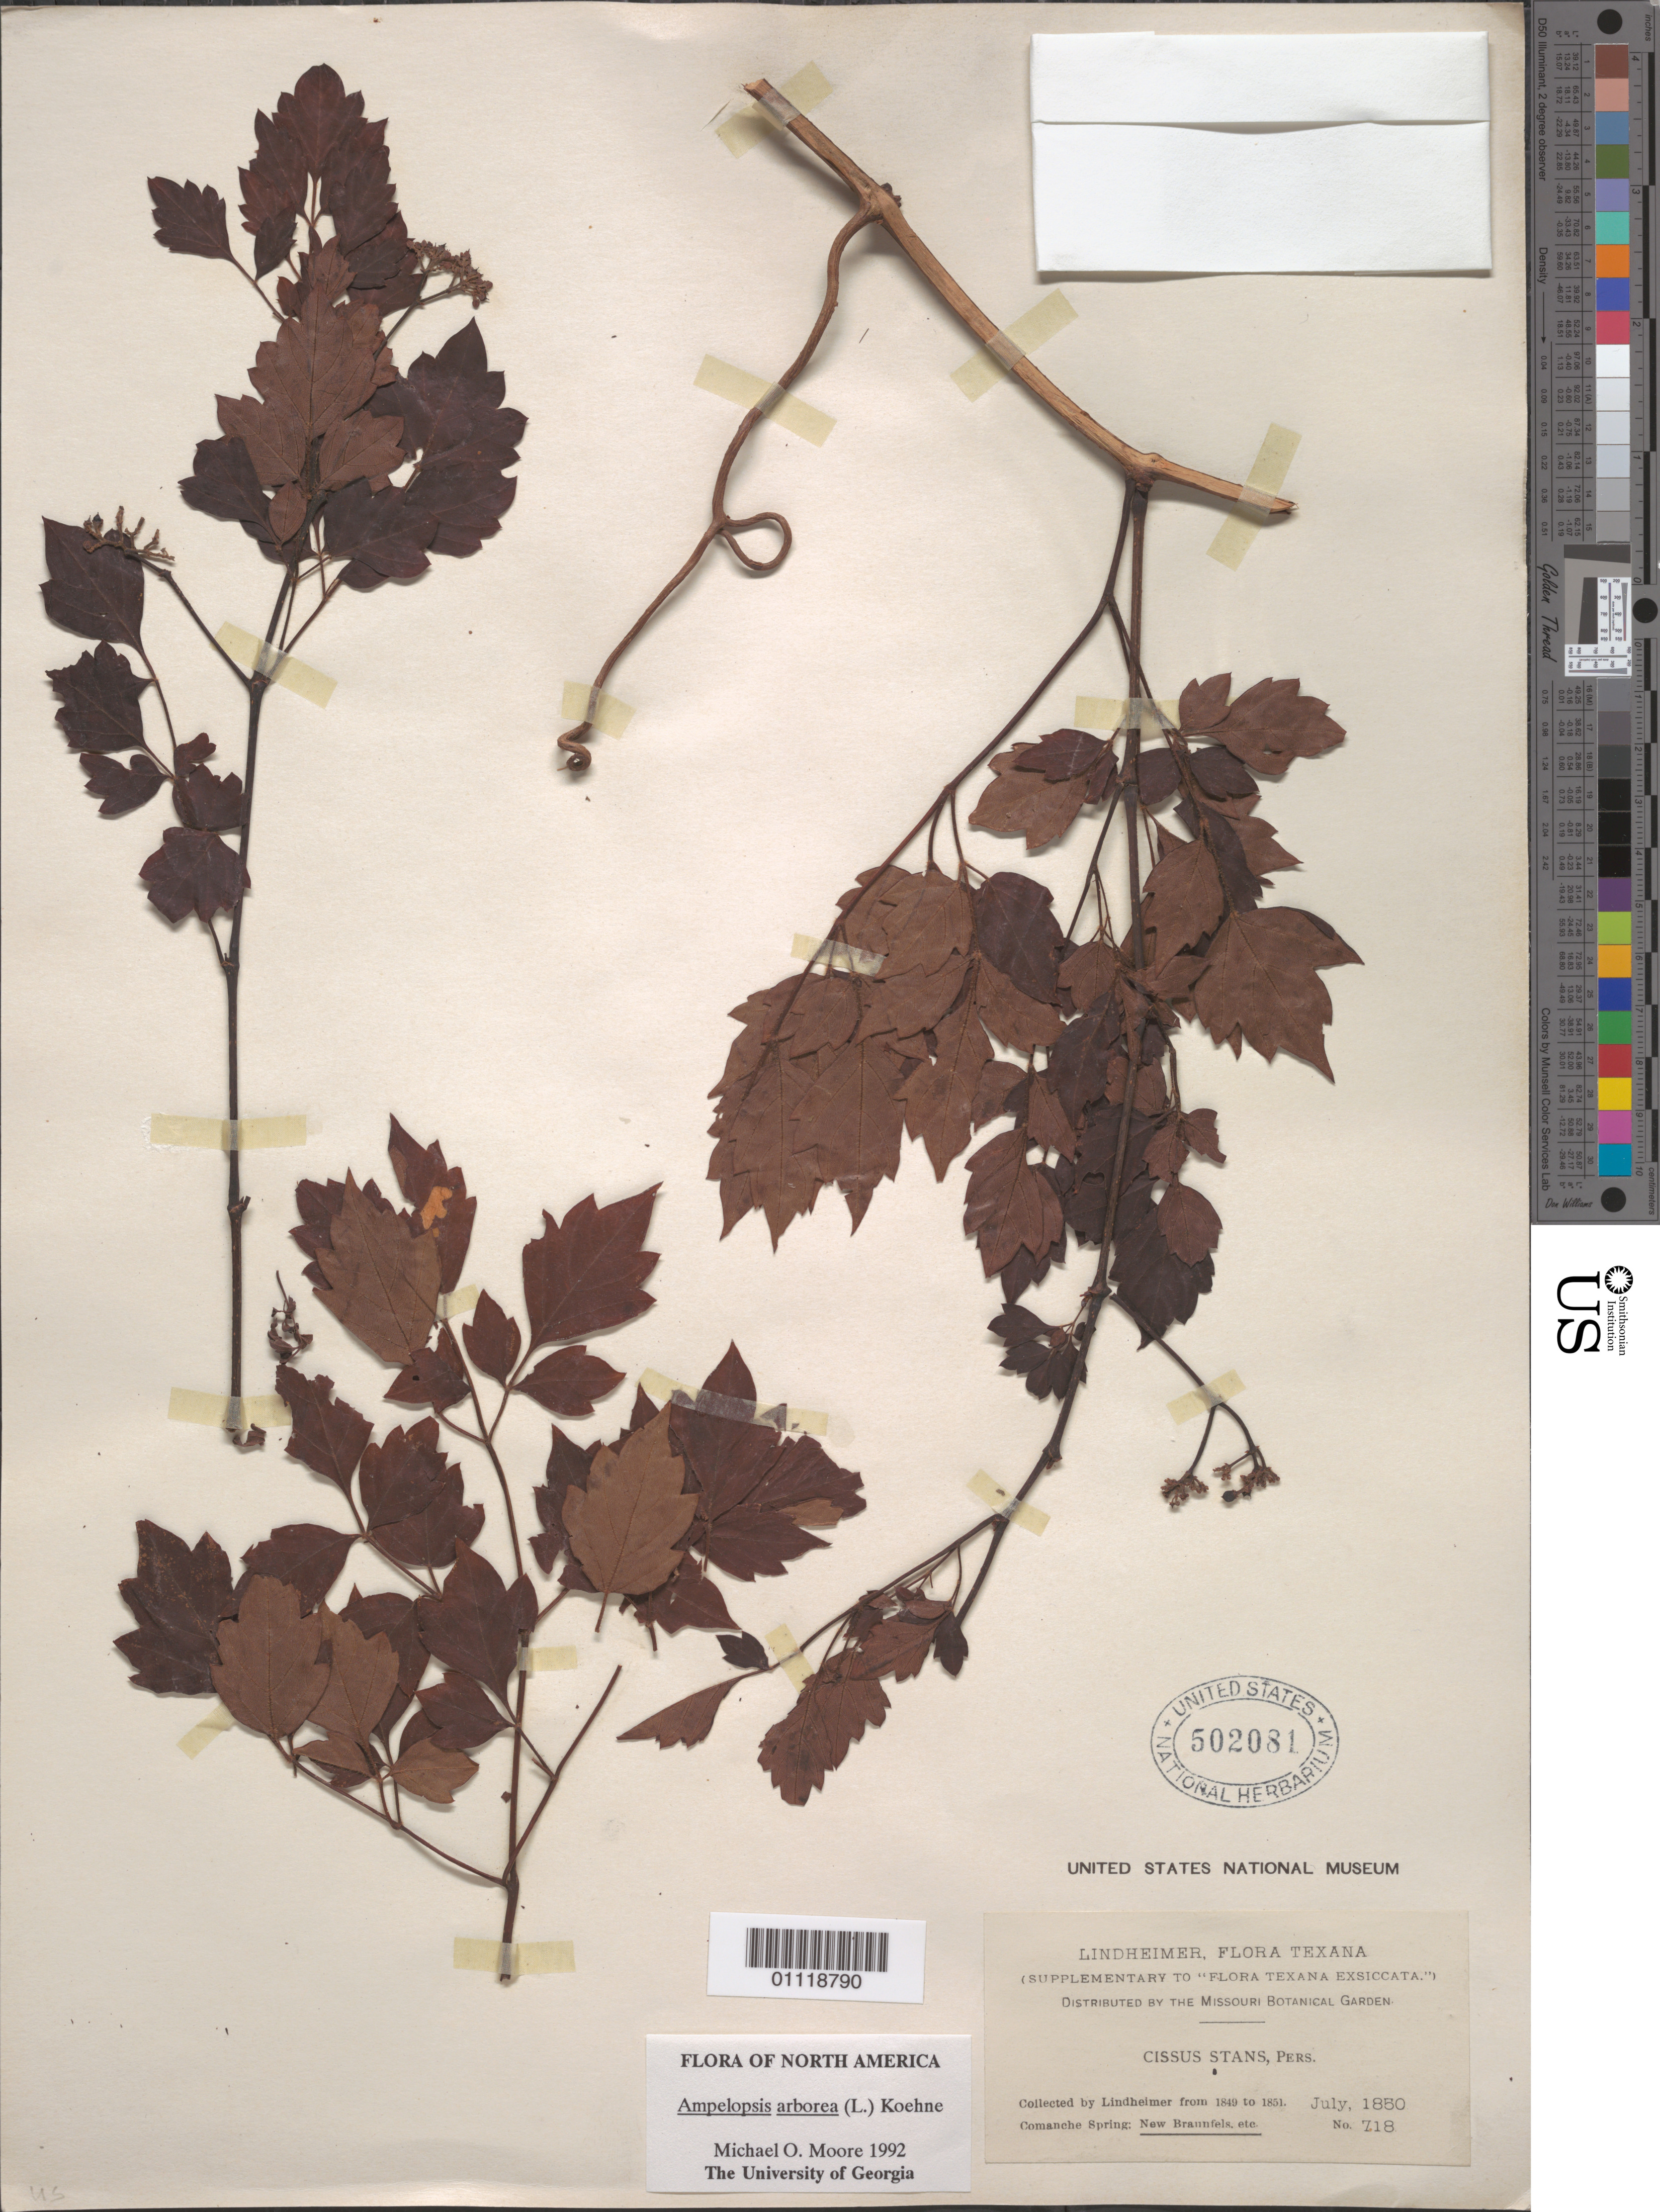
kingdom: Plantae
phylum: Tracheophyta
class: Magnoliopsida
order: Vitales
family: Vitaceae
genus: Ampelopsis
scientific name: Ampelopsis arborea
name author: (L.) Koehne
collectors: F. J. Lindheimer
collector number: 718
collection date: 1850-07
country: United States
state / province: Texas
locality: Comanche Spring: New Brannfels.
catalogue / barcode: US 502081